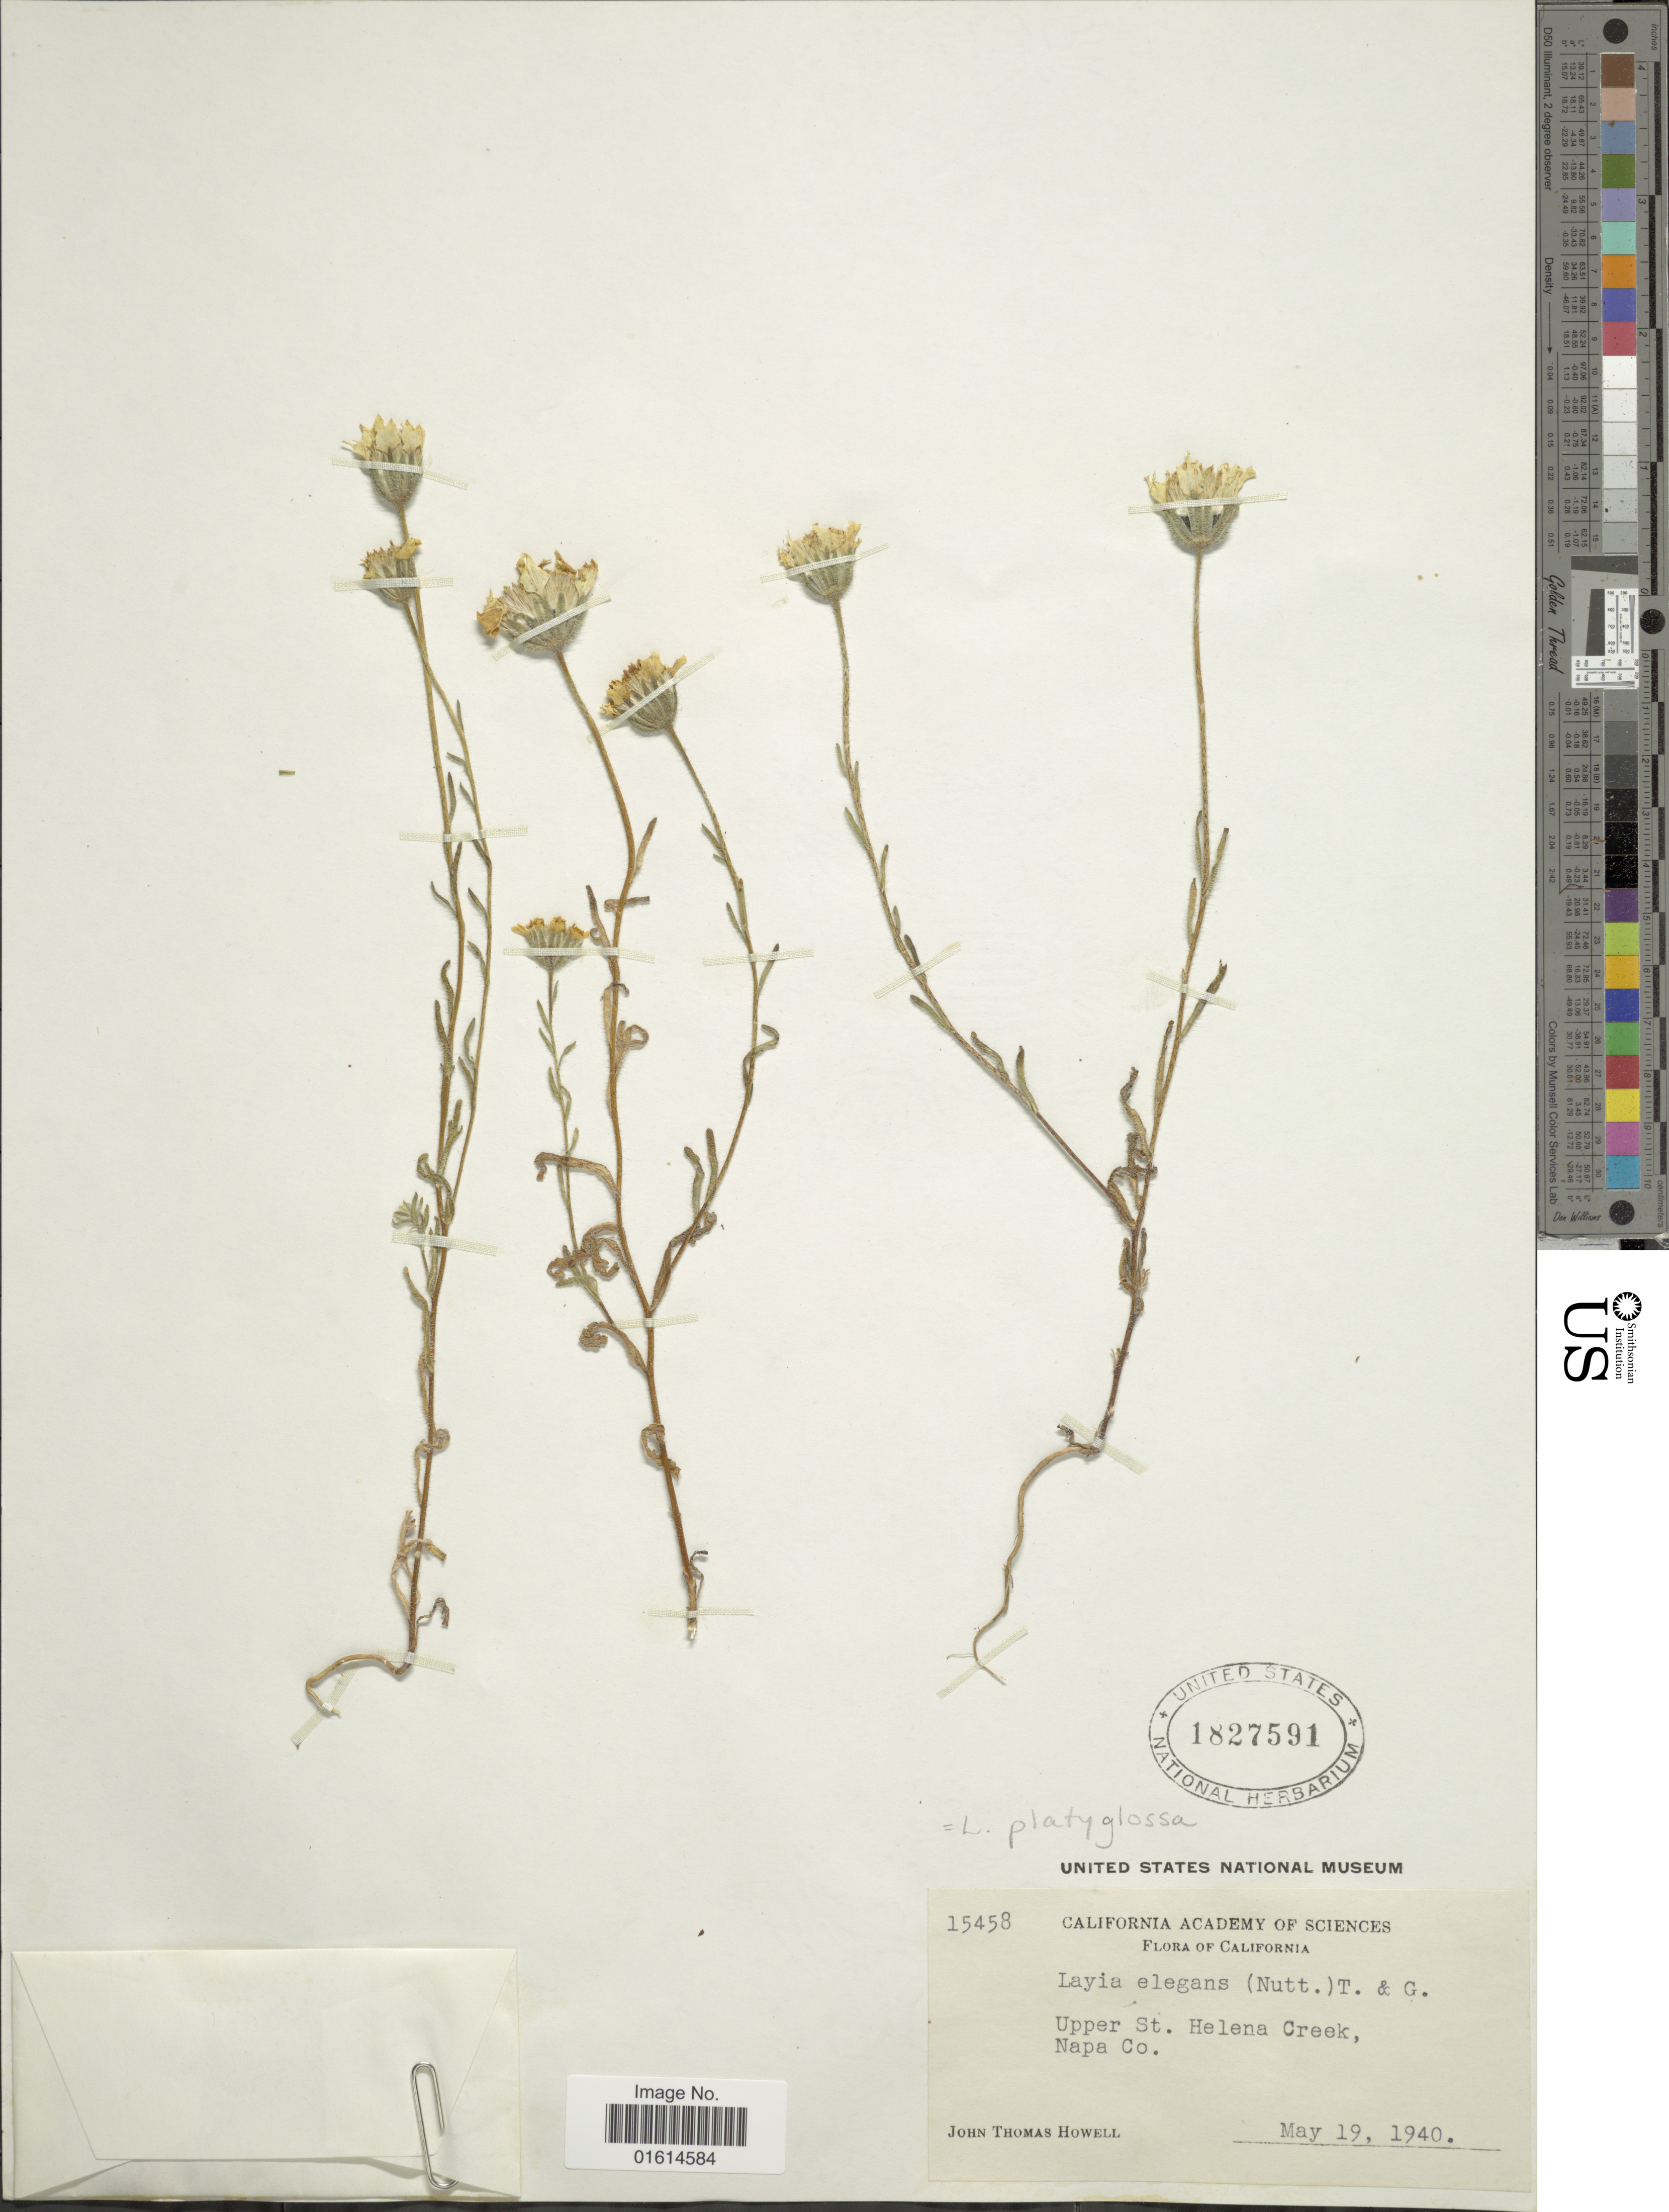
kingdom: Plantae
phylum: Tracheophyta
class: Magnoliopsida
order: Asterales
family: Asteraceae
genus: Layia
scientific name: Layia platyglossa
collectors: J. T. Howell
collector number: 15458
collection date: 1940-05-19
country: United States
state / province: California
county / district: Napa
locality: Upper St. Helena Creek, Napa Co.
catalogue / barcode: US 1827591